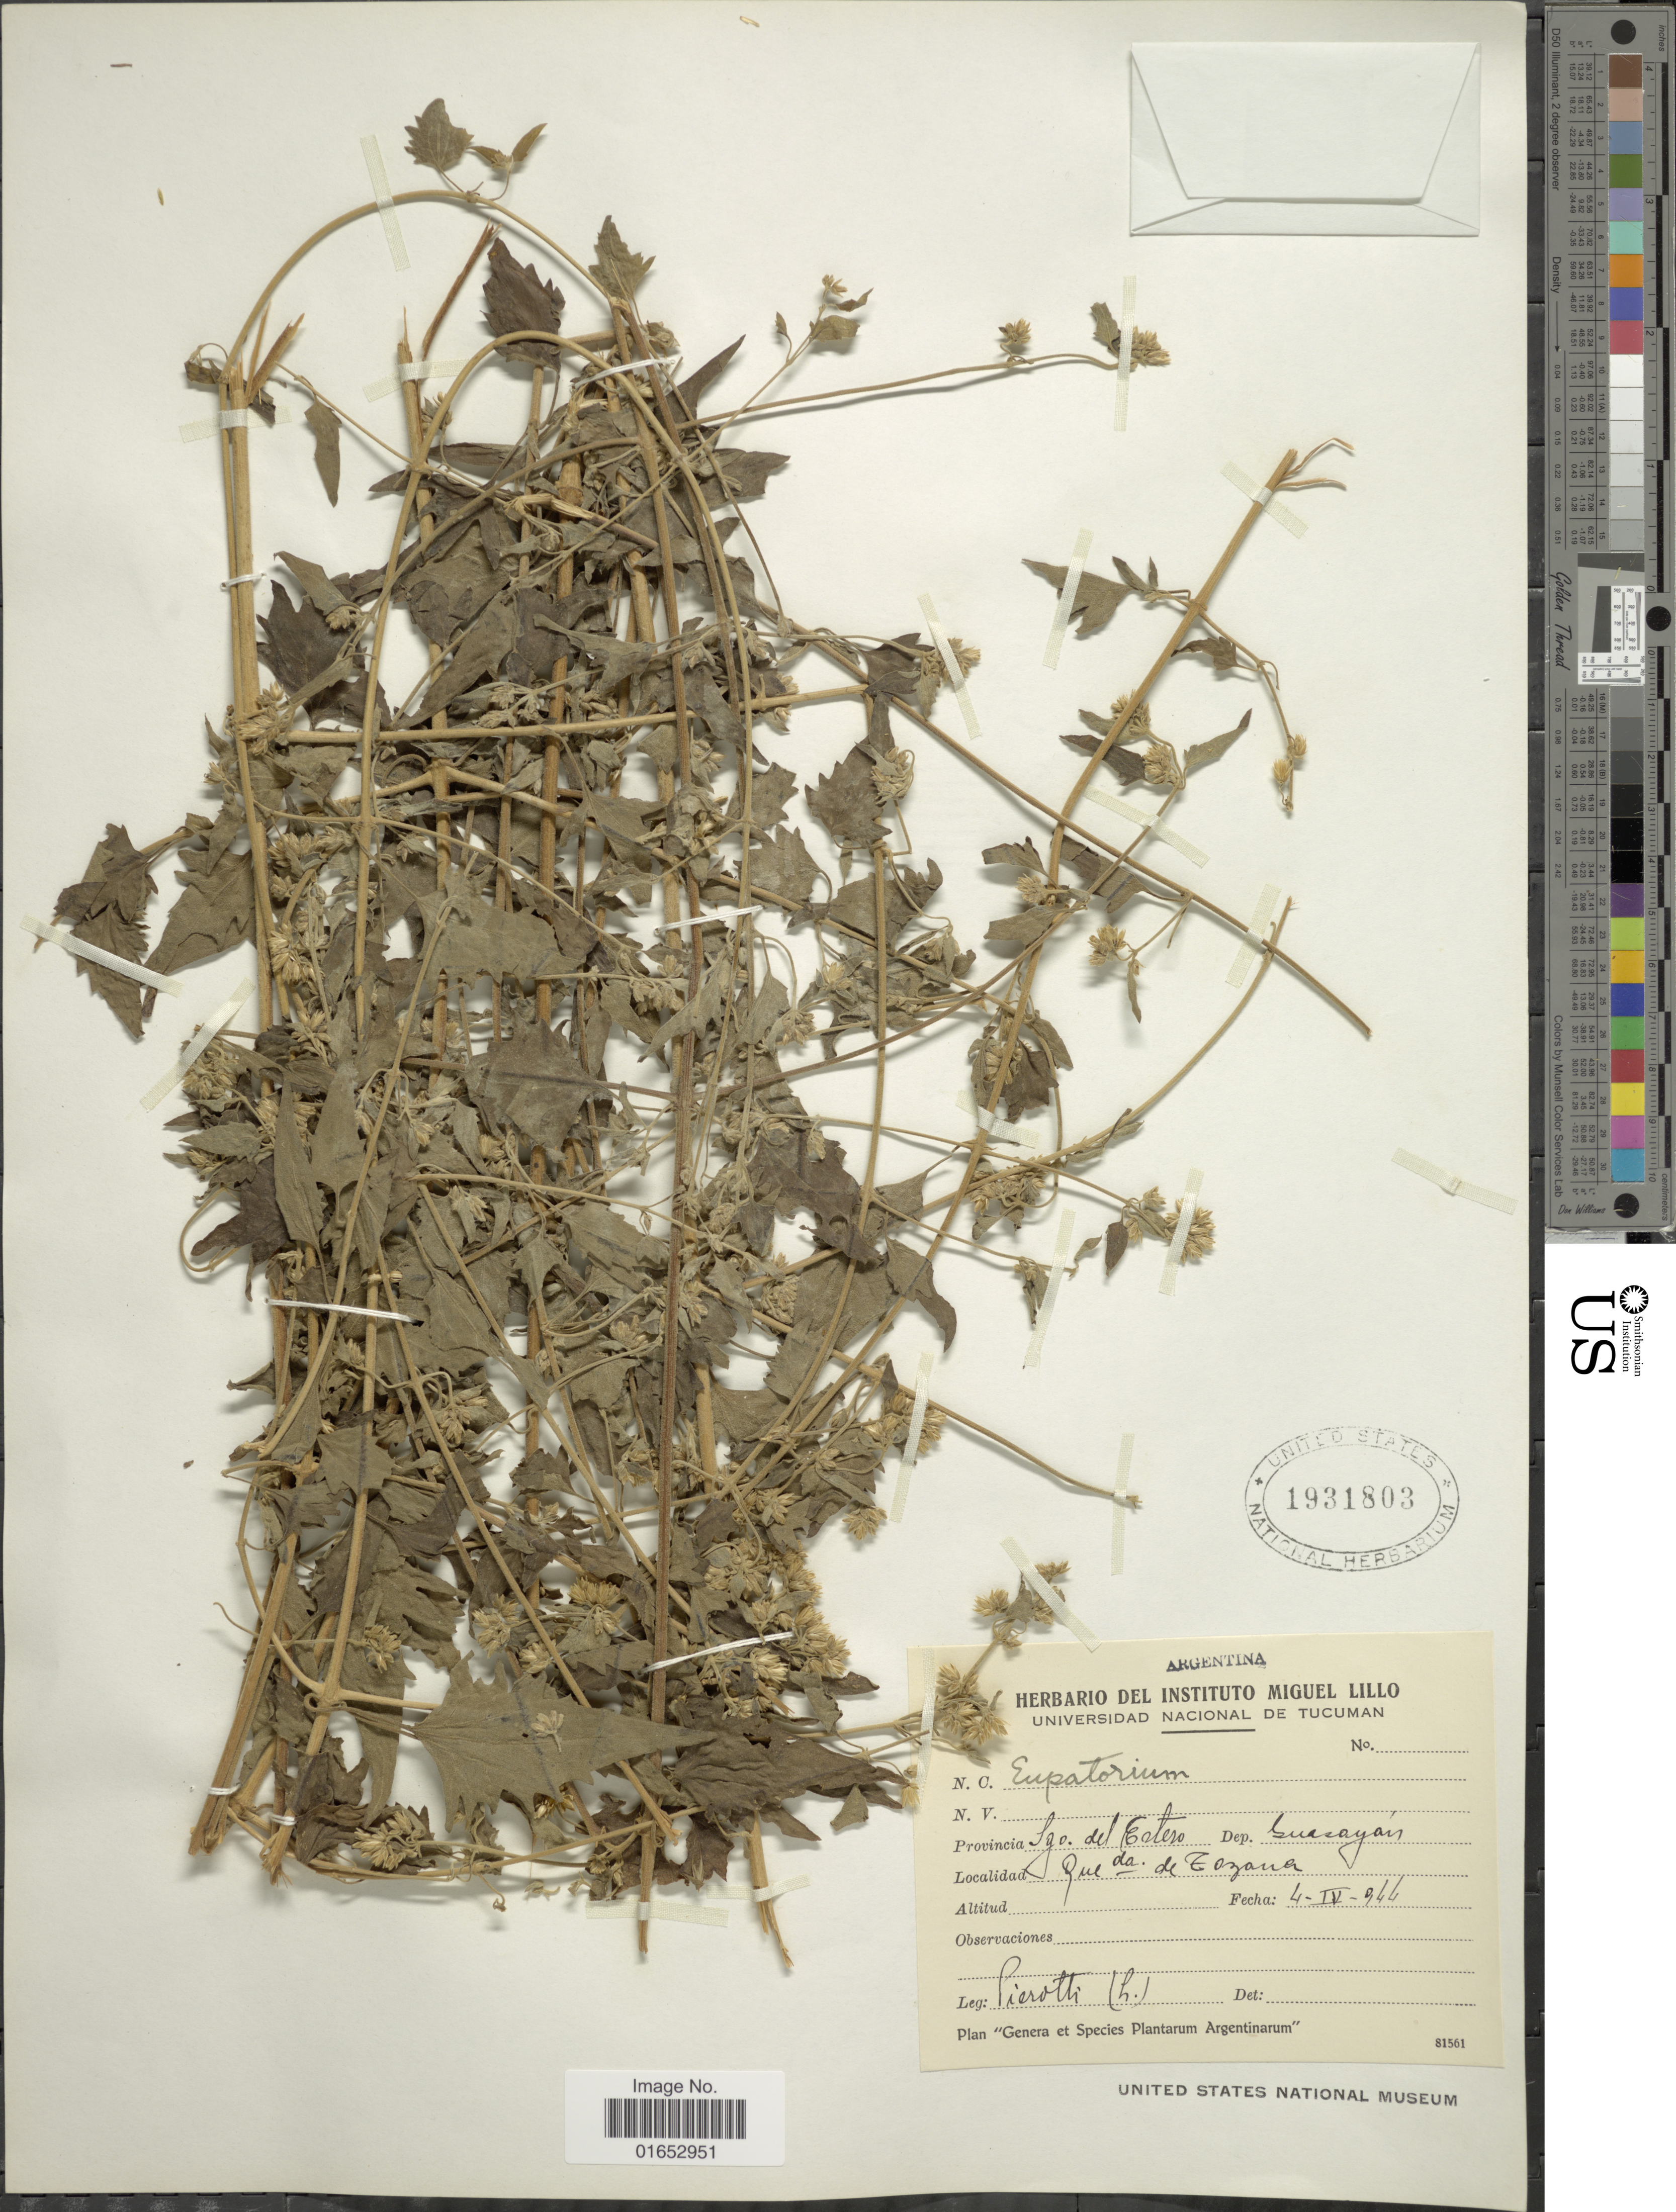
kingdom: Plantae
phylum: Tracheophyta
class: Magnoliopsida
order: Asterales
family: Asteraceae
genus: Austrobrickellia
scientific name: Austrobrickellia patens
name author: (D. Don ex Hook. & Arn.) R.M. King & H. Rob.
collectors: S. A. Pierotti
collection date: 1944-04-04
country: Argentina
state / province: Santiago del Estero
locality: Dep. Guasayan, Que da de Eazana [interpreted]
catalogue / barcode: US 1931803